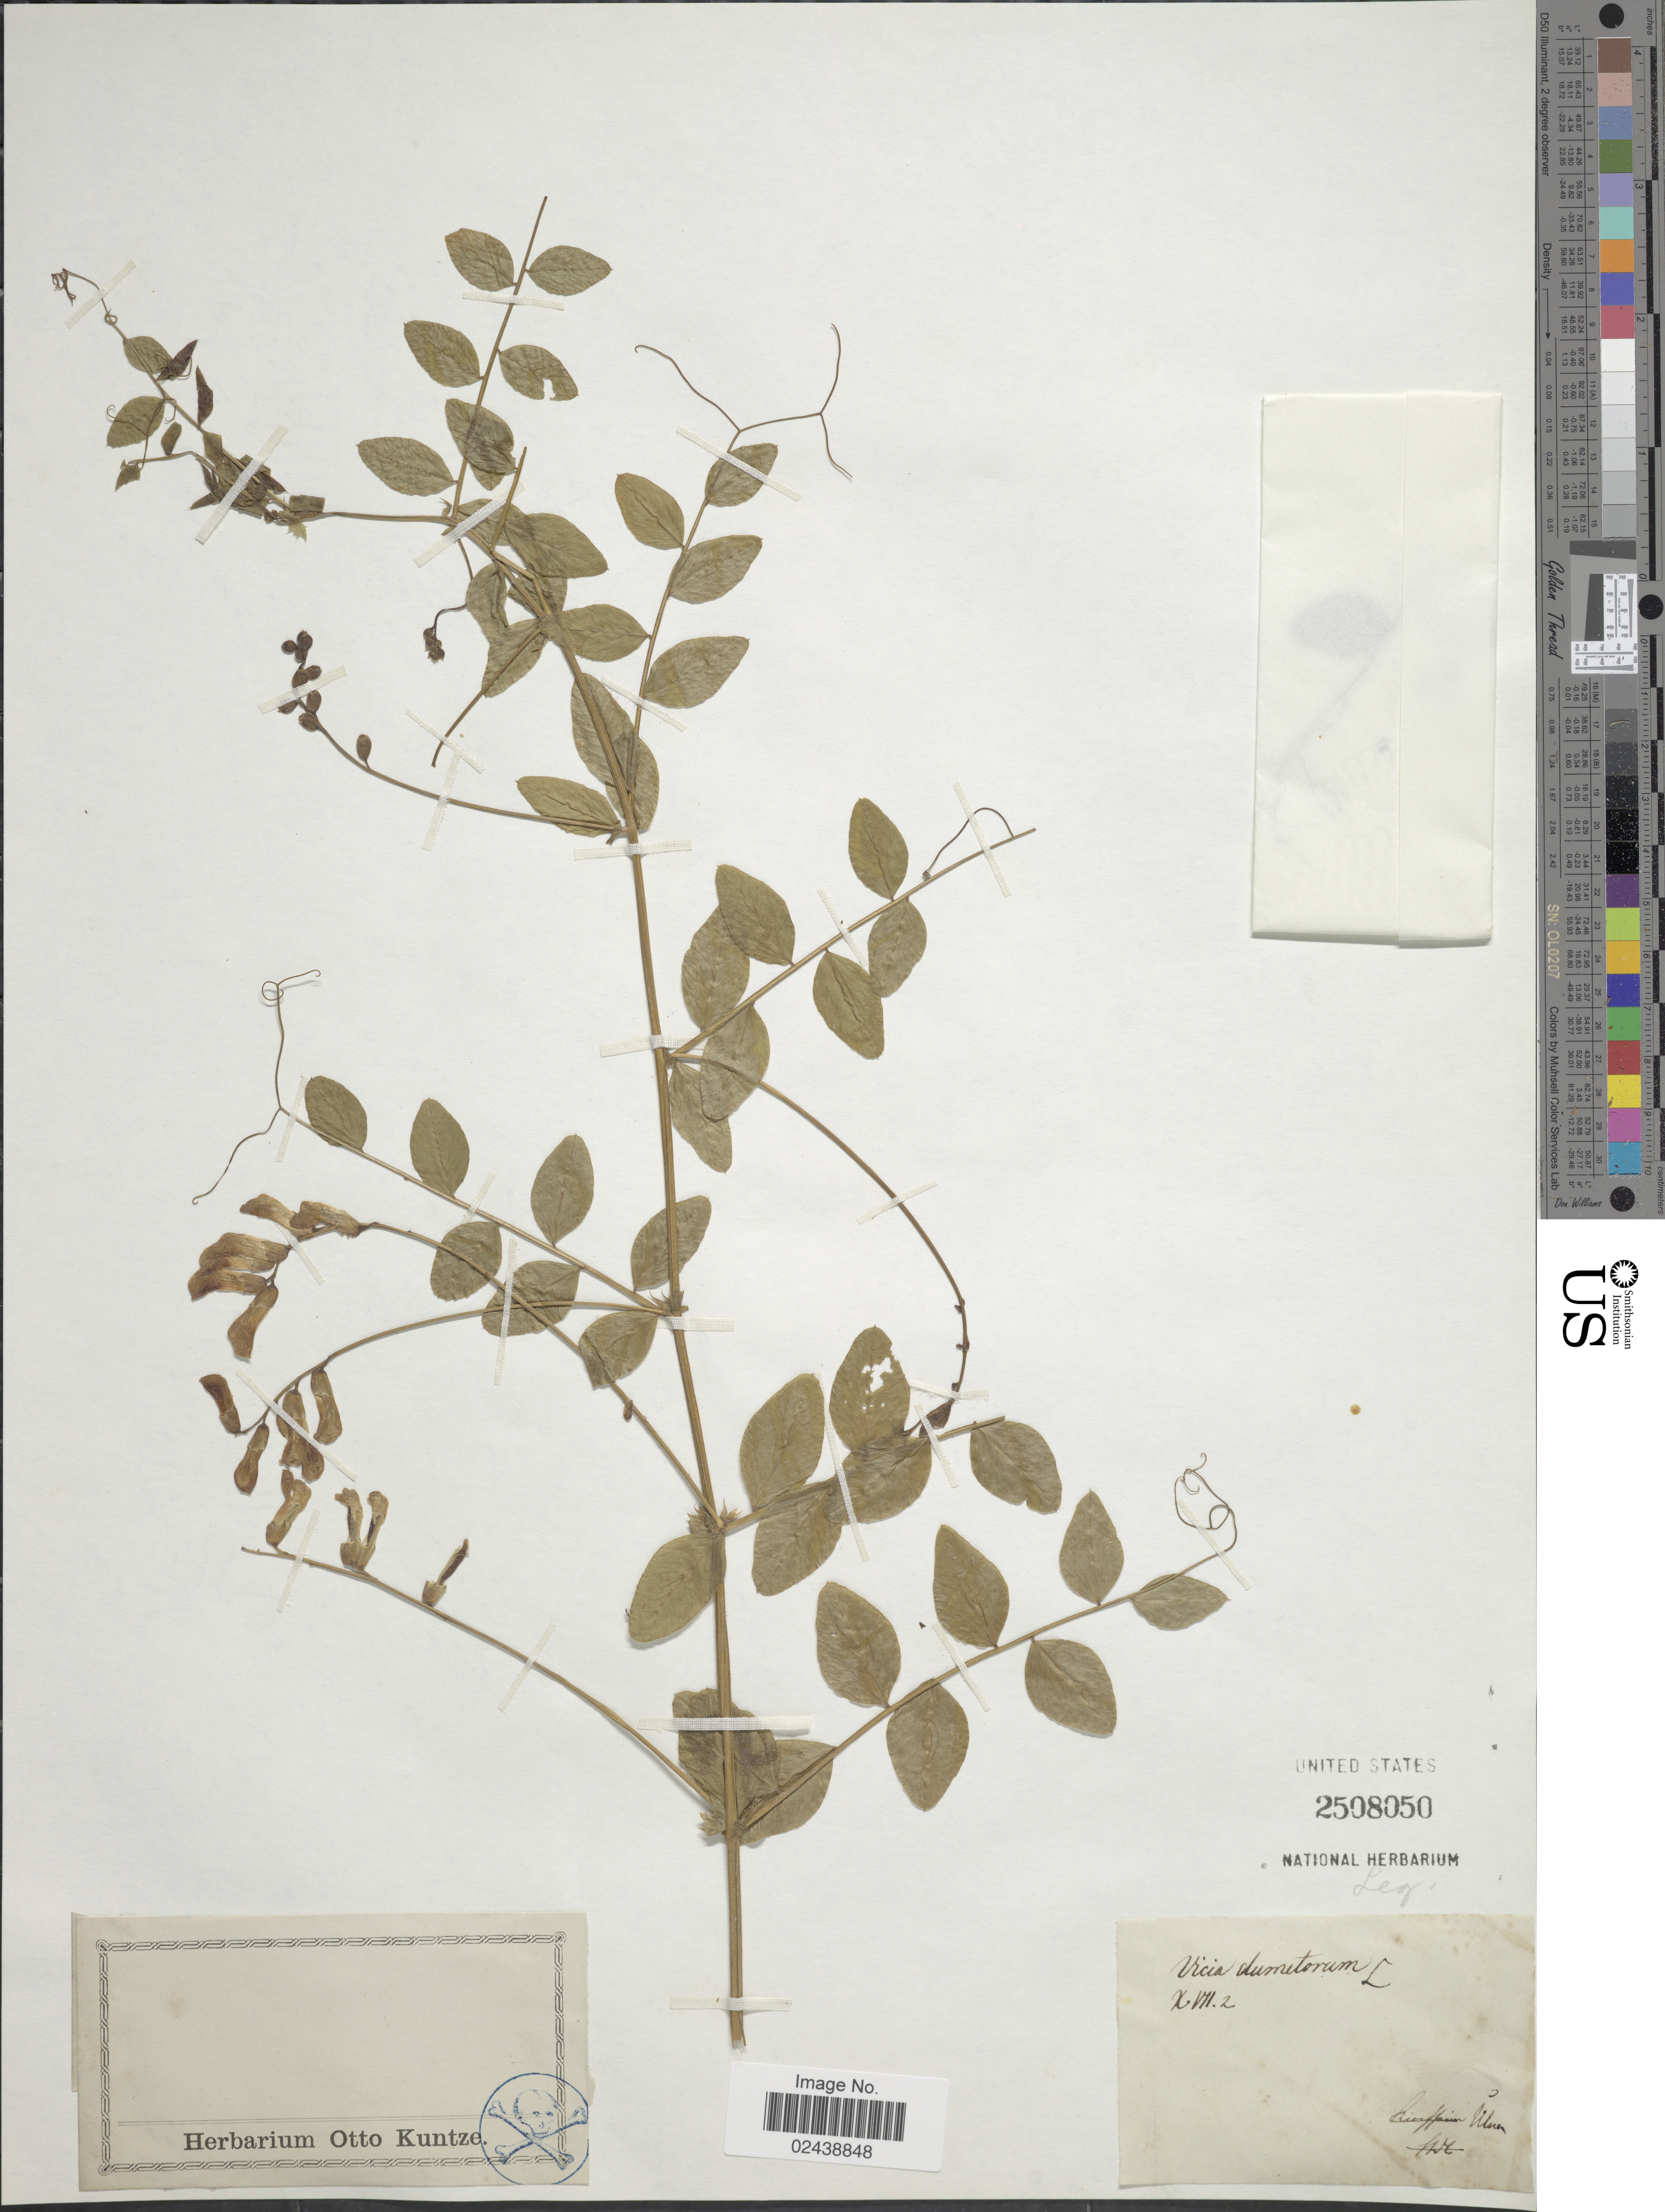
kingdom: Plantae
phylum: Tracheophyta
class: Magnoliopsida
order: Fabales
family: Fabaceae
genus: Vicia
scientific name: Vicia dumetorum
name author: L.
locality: [illegible text] Ulura[interpreted]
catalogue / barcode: US 2508050